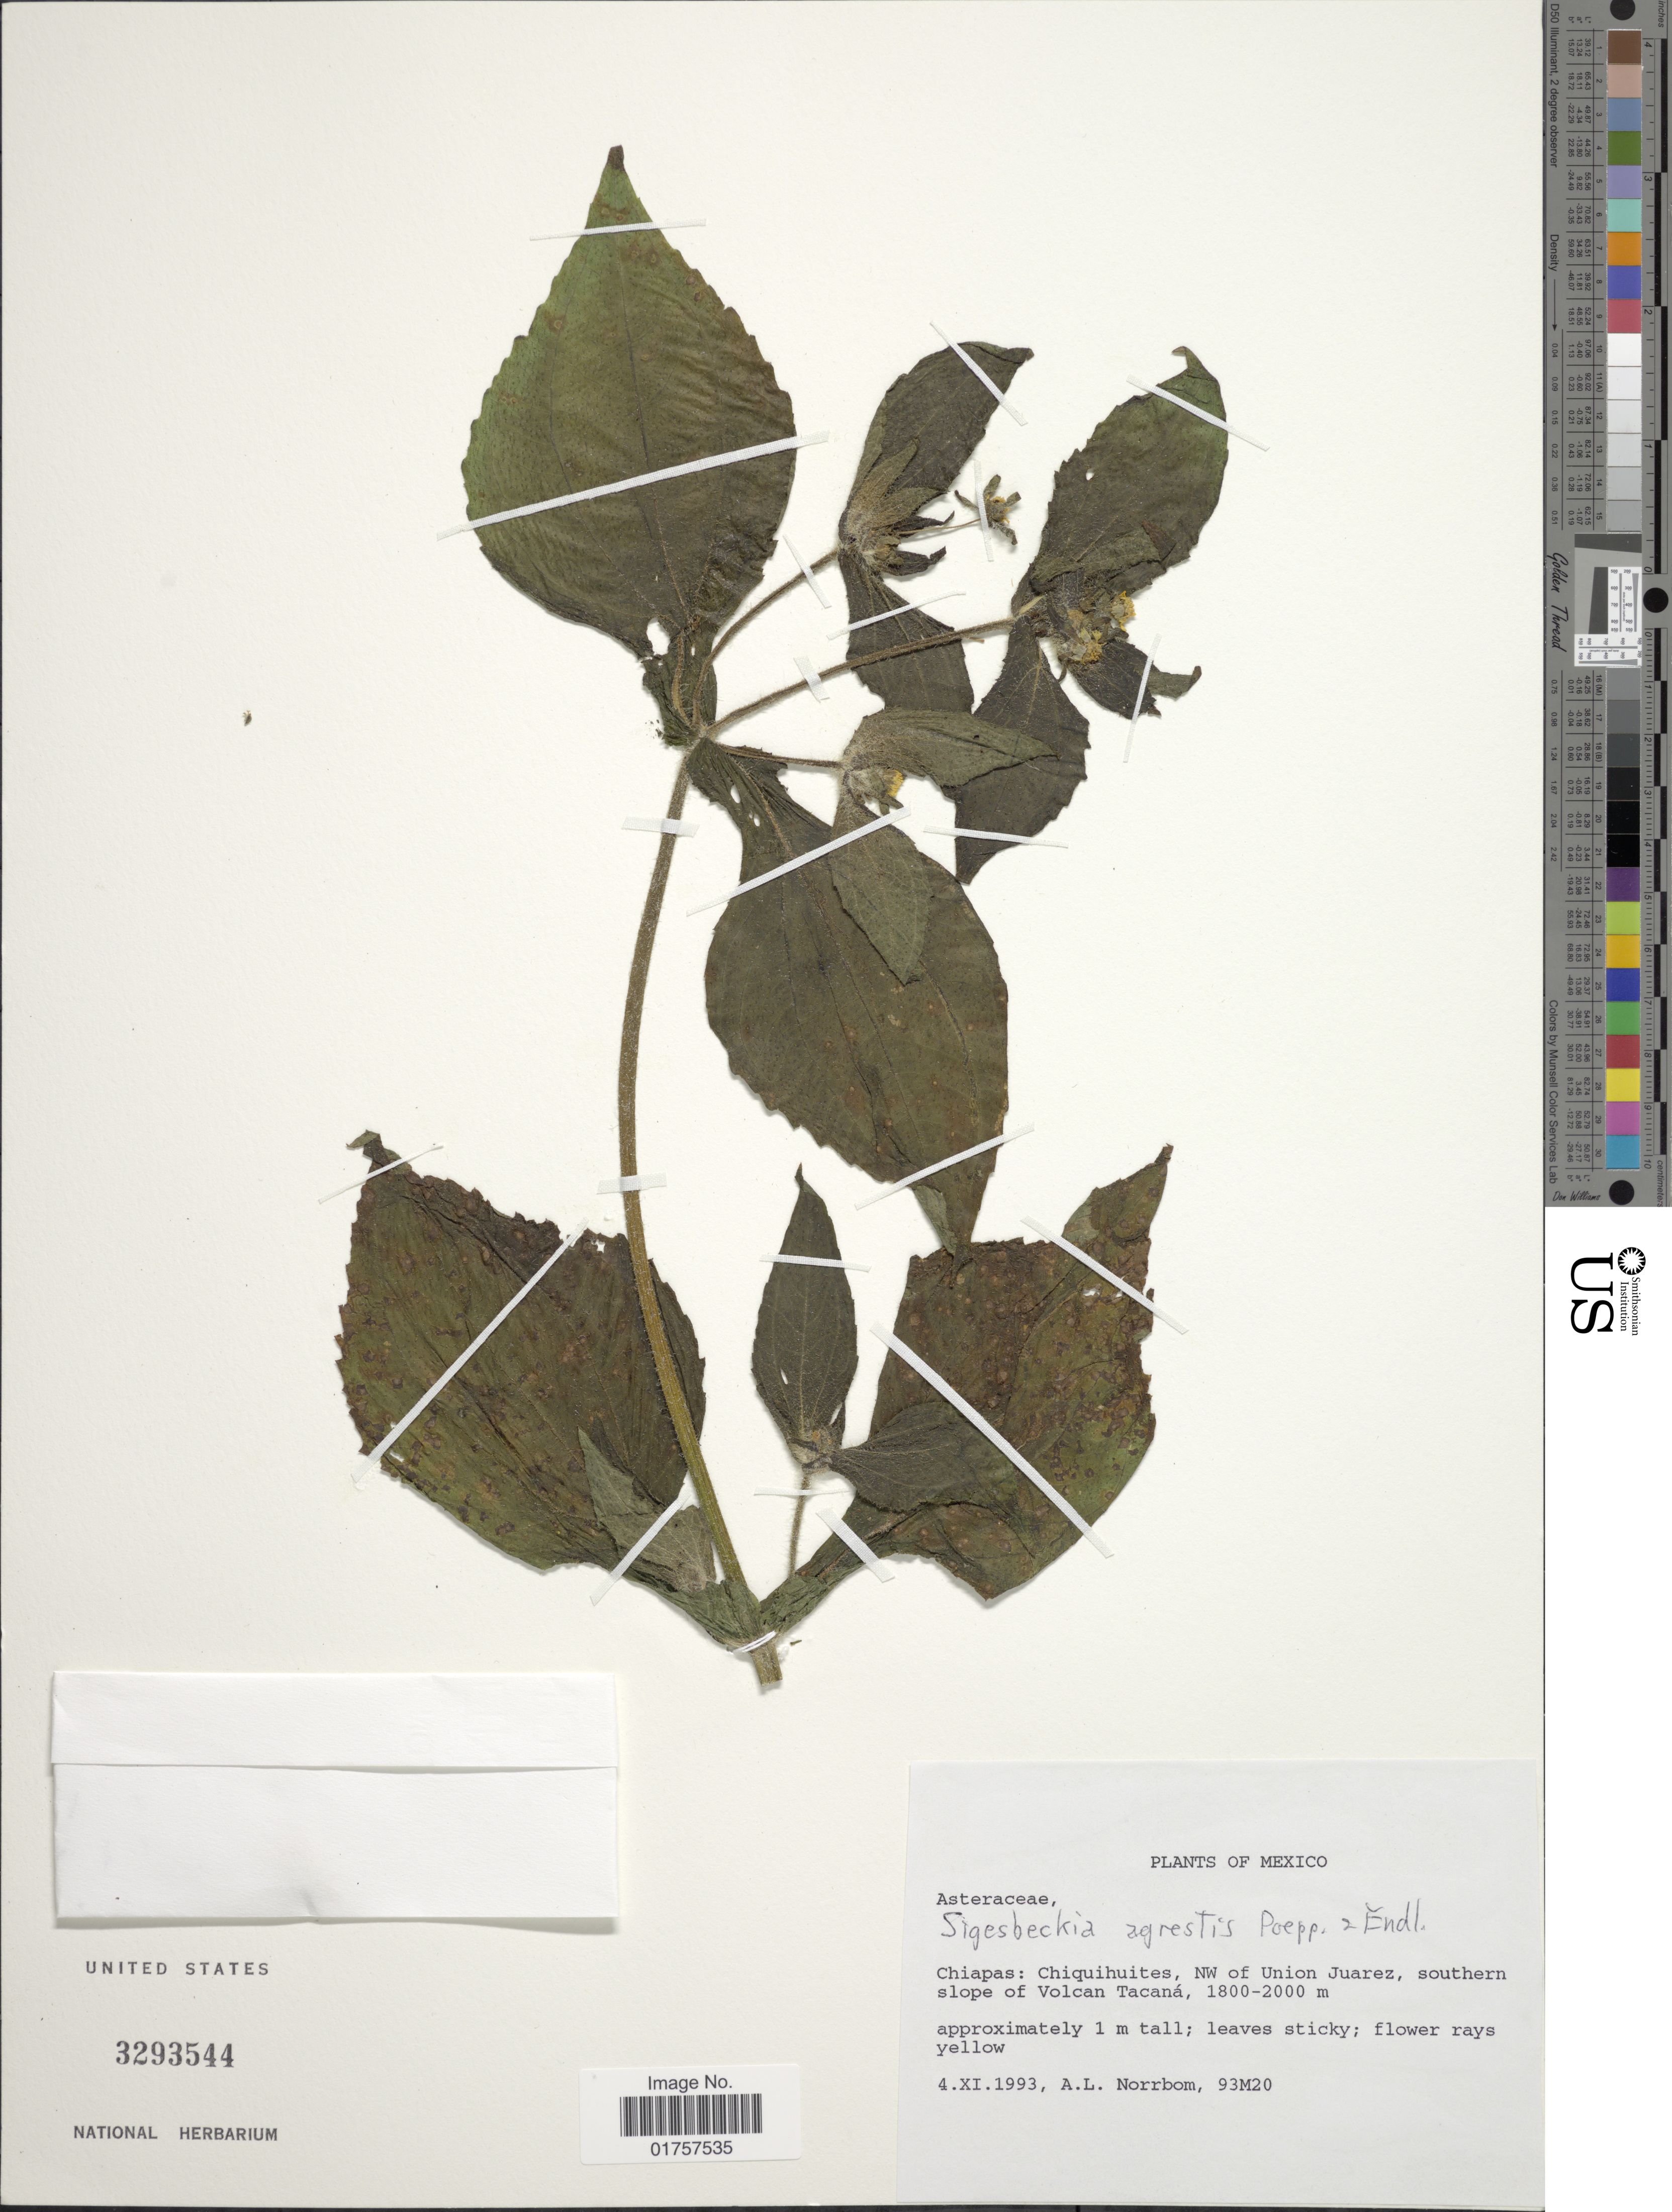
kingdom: Plantae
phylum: Tracheophyta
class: Magnoliopsida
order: Asterales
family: Asteraceae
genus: Sigesbeckia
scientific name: Sigesbeckia agrestis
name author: Poepp.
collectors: A. L. Norrbom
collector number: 93M20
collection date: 1993-11-04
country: Mexico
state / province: Chiapas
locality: Chiquihuites, NW of Union Juarez, southern slope of Volcan Tacaná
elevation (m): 1800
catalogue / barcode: US 3293544